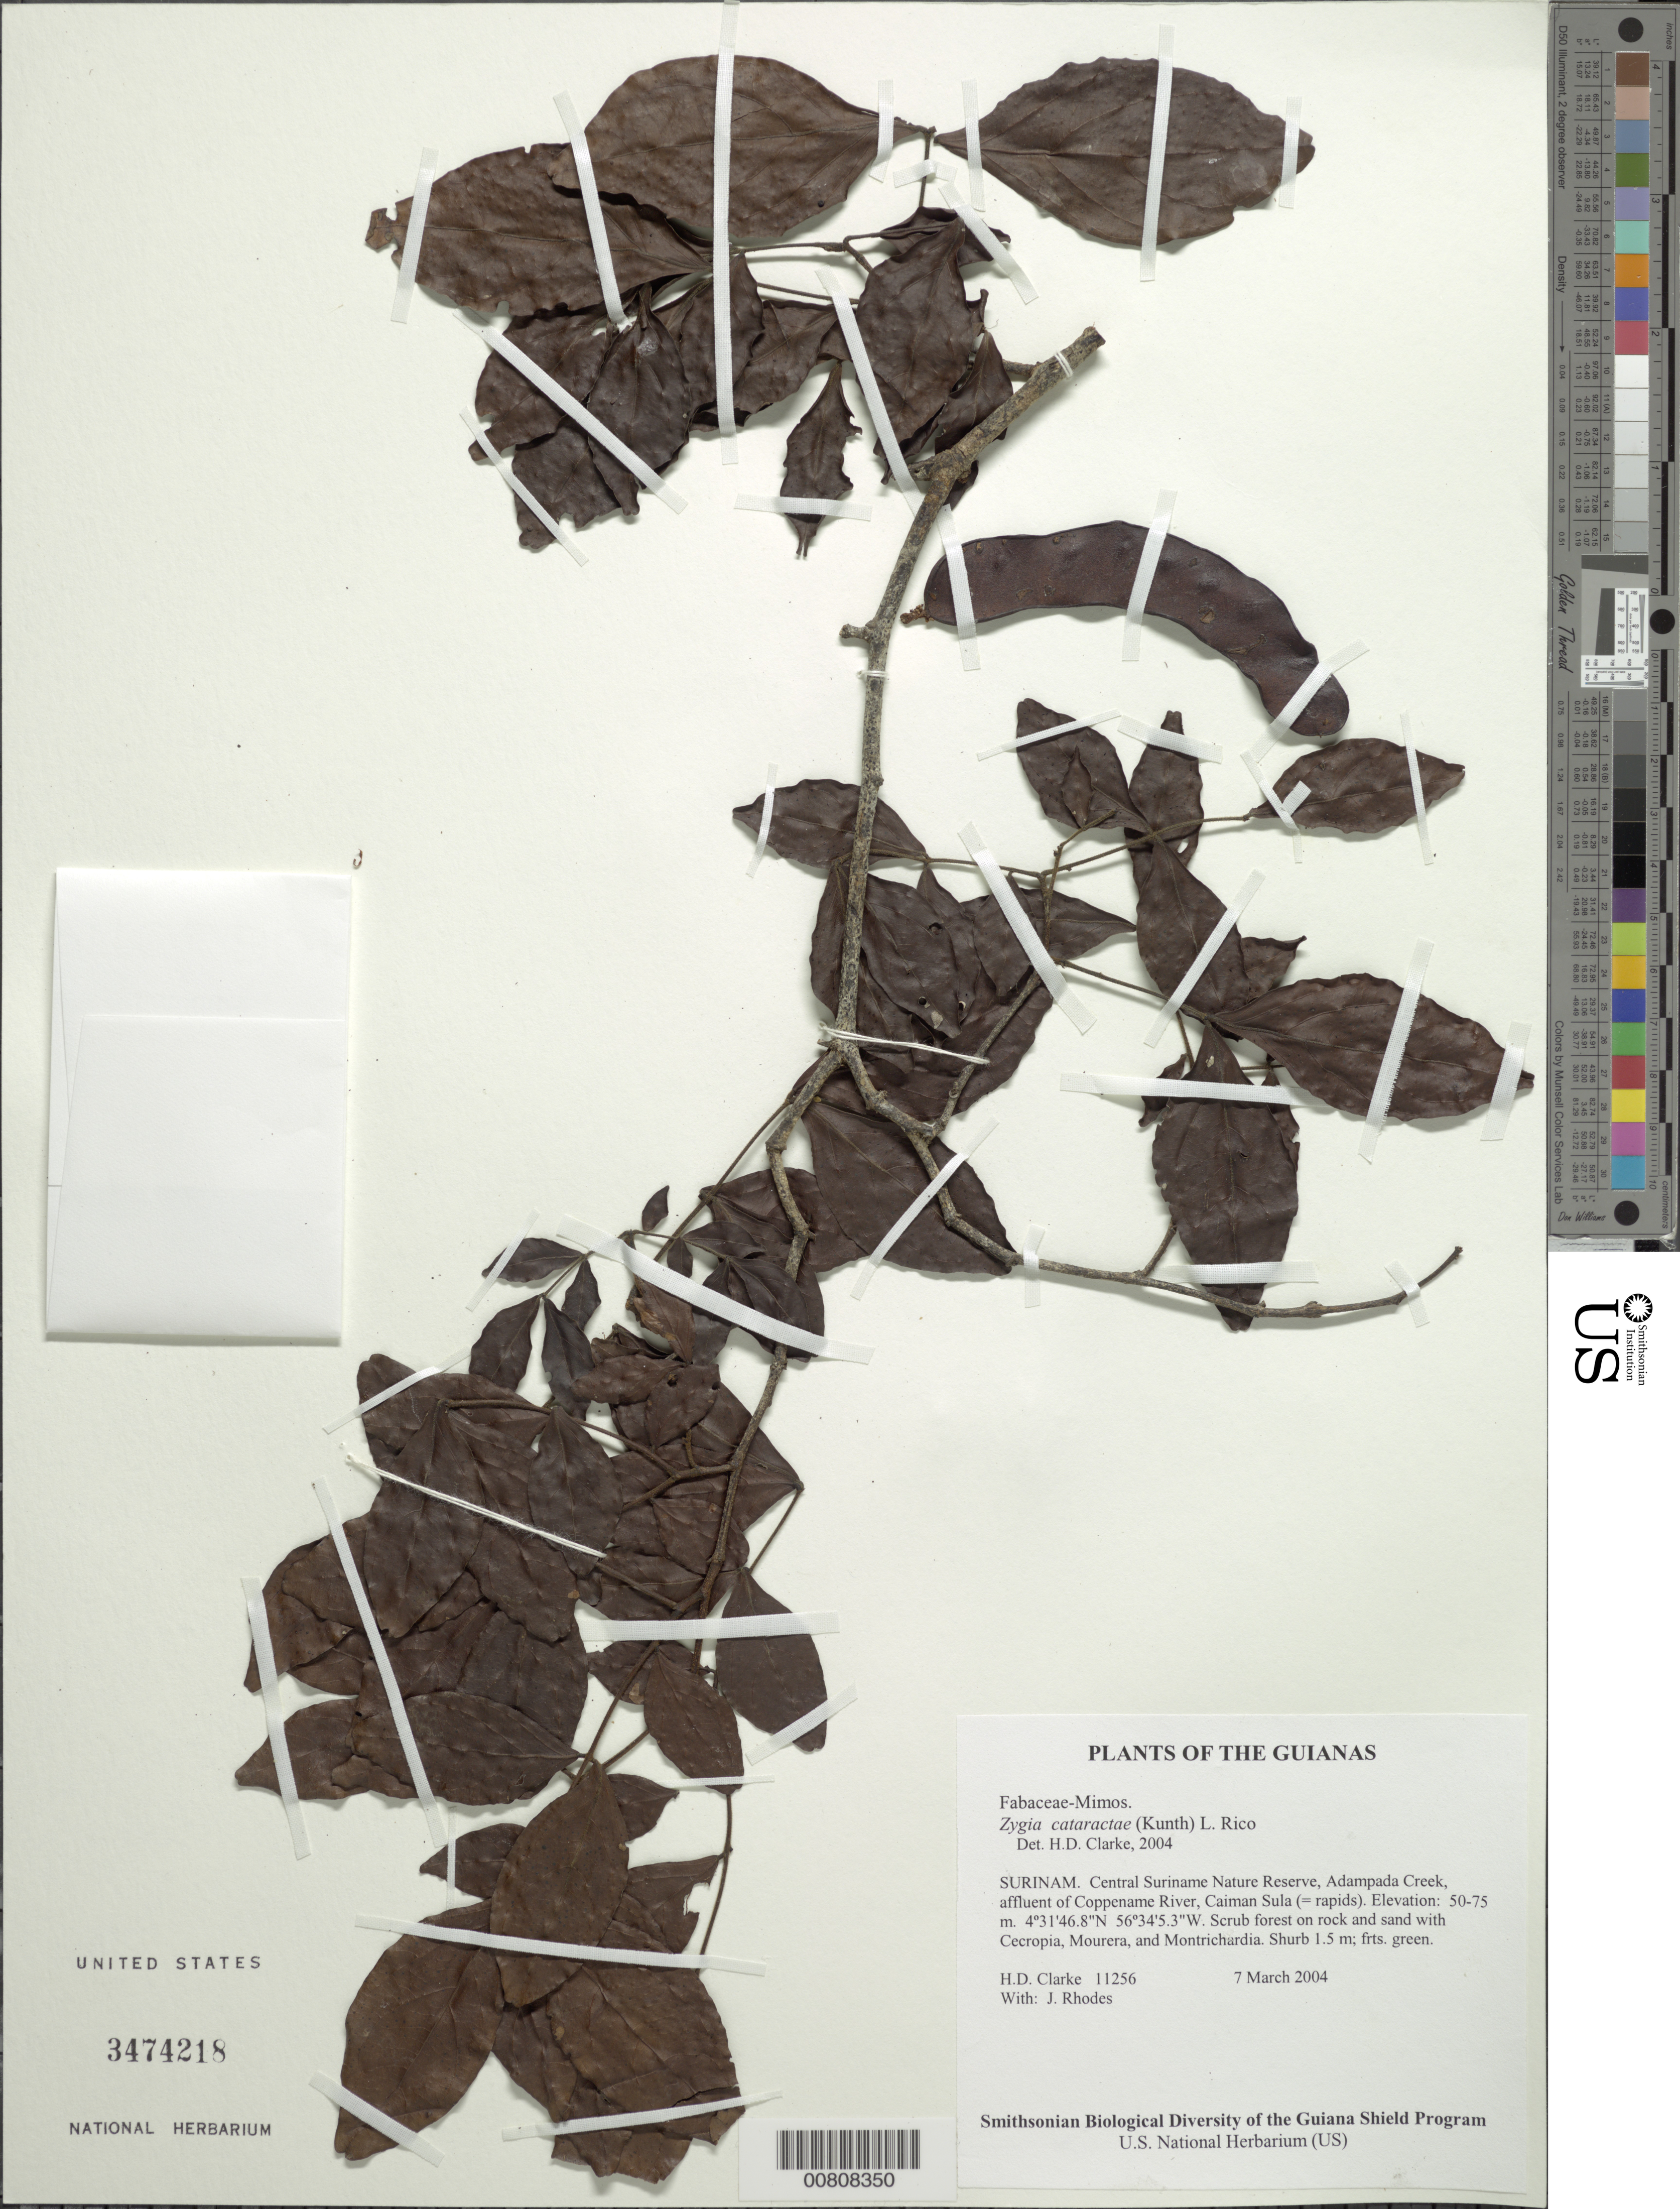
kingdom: Plantae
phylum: Tracheophyta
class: Magnoliopsida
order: Fabales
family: Fabaceae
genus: Zygia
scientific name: Zygia cataractae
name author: (Kunth) L. Rico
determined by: Clarke, H. D., University of North Carolina (Asheville)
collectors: H. D. Clarke & J. Rhodes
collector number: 11256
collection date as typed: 7 March 2004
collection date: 2004-03-07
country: Suriname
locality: Central Suriname Nature Reserve, Adampada Creek, affluent of Coppename River, Caiman Sula (= rapids)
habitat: Scrub forest on rock and sand with Cecropia, Mourera, and Montrichardia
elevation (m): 50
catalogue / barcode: US 3474218